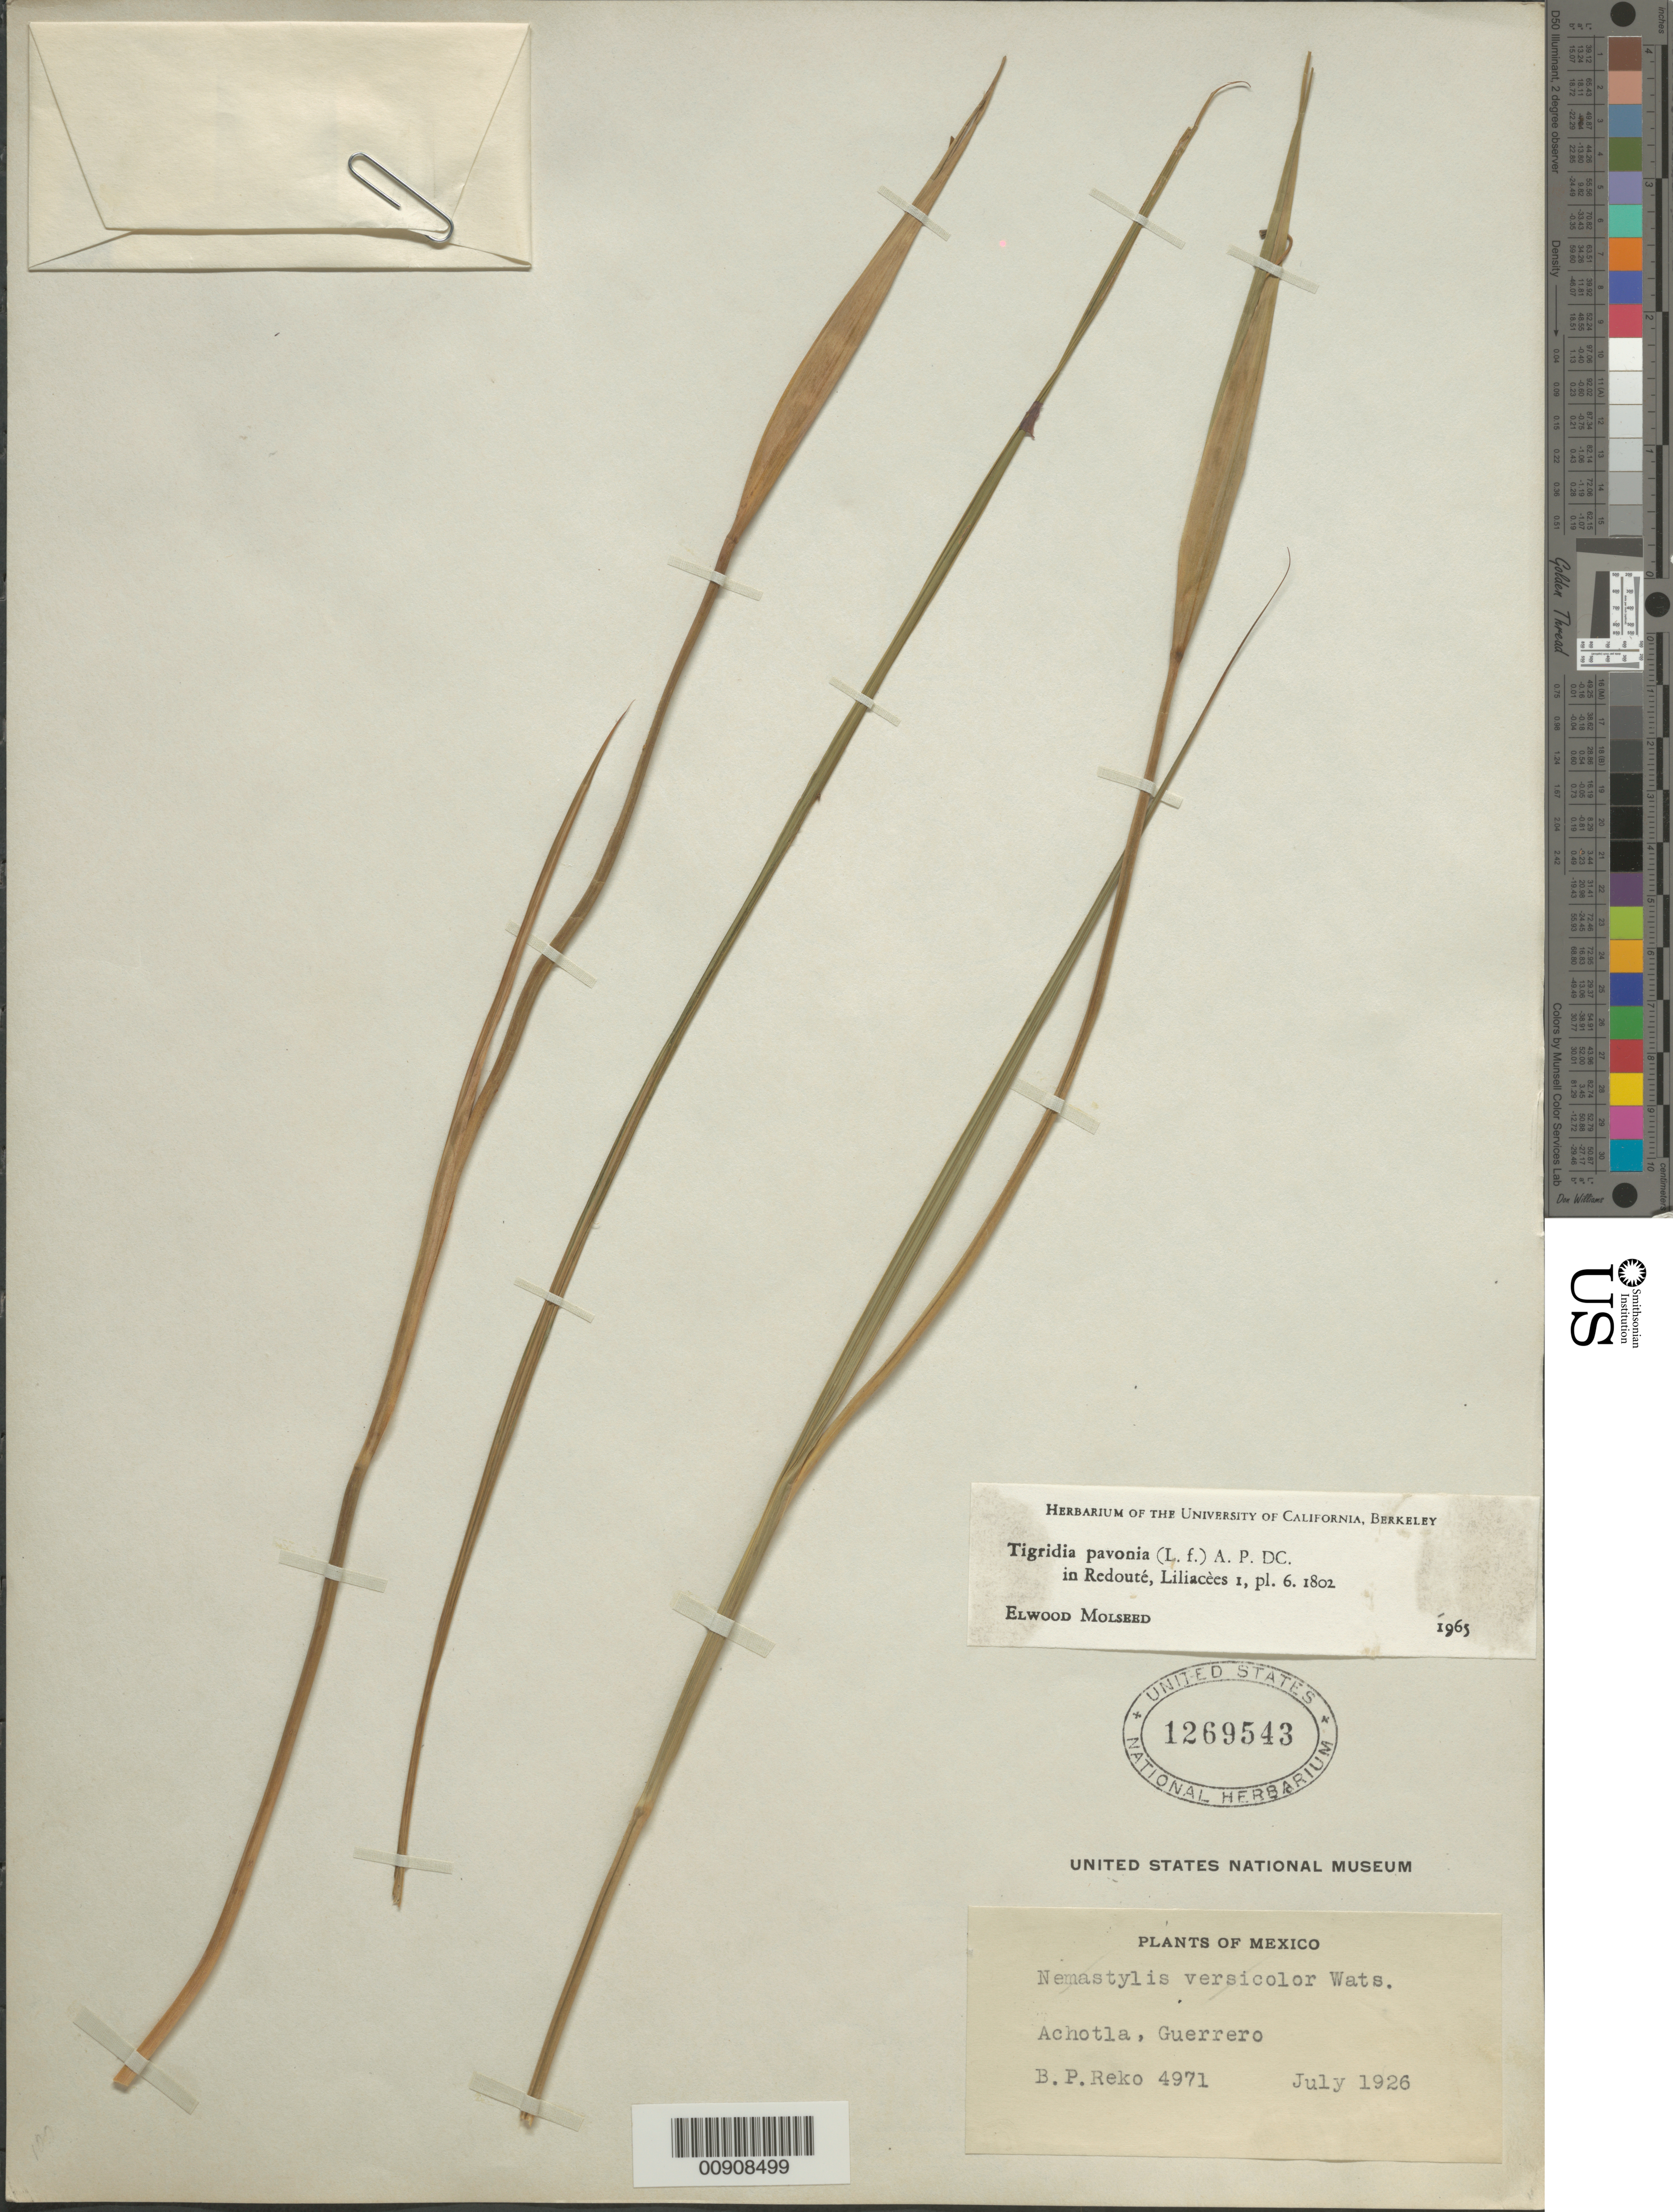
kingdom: Plantae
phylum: Tracheophyta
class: Liliopsida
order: Asparagales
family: Iridaceae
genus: Tigridia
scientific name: Tigridia pavonia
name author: (L. f.) DC.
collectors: B. P. Reko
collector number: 4971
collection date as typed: Jul 1926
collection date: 1926-07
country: Mexico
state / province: Guerrero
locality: Achotla, Guerrero.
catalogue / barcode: US 1269543